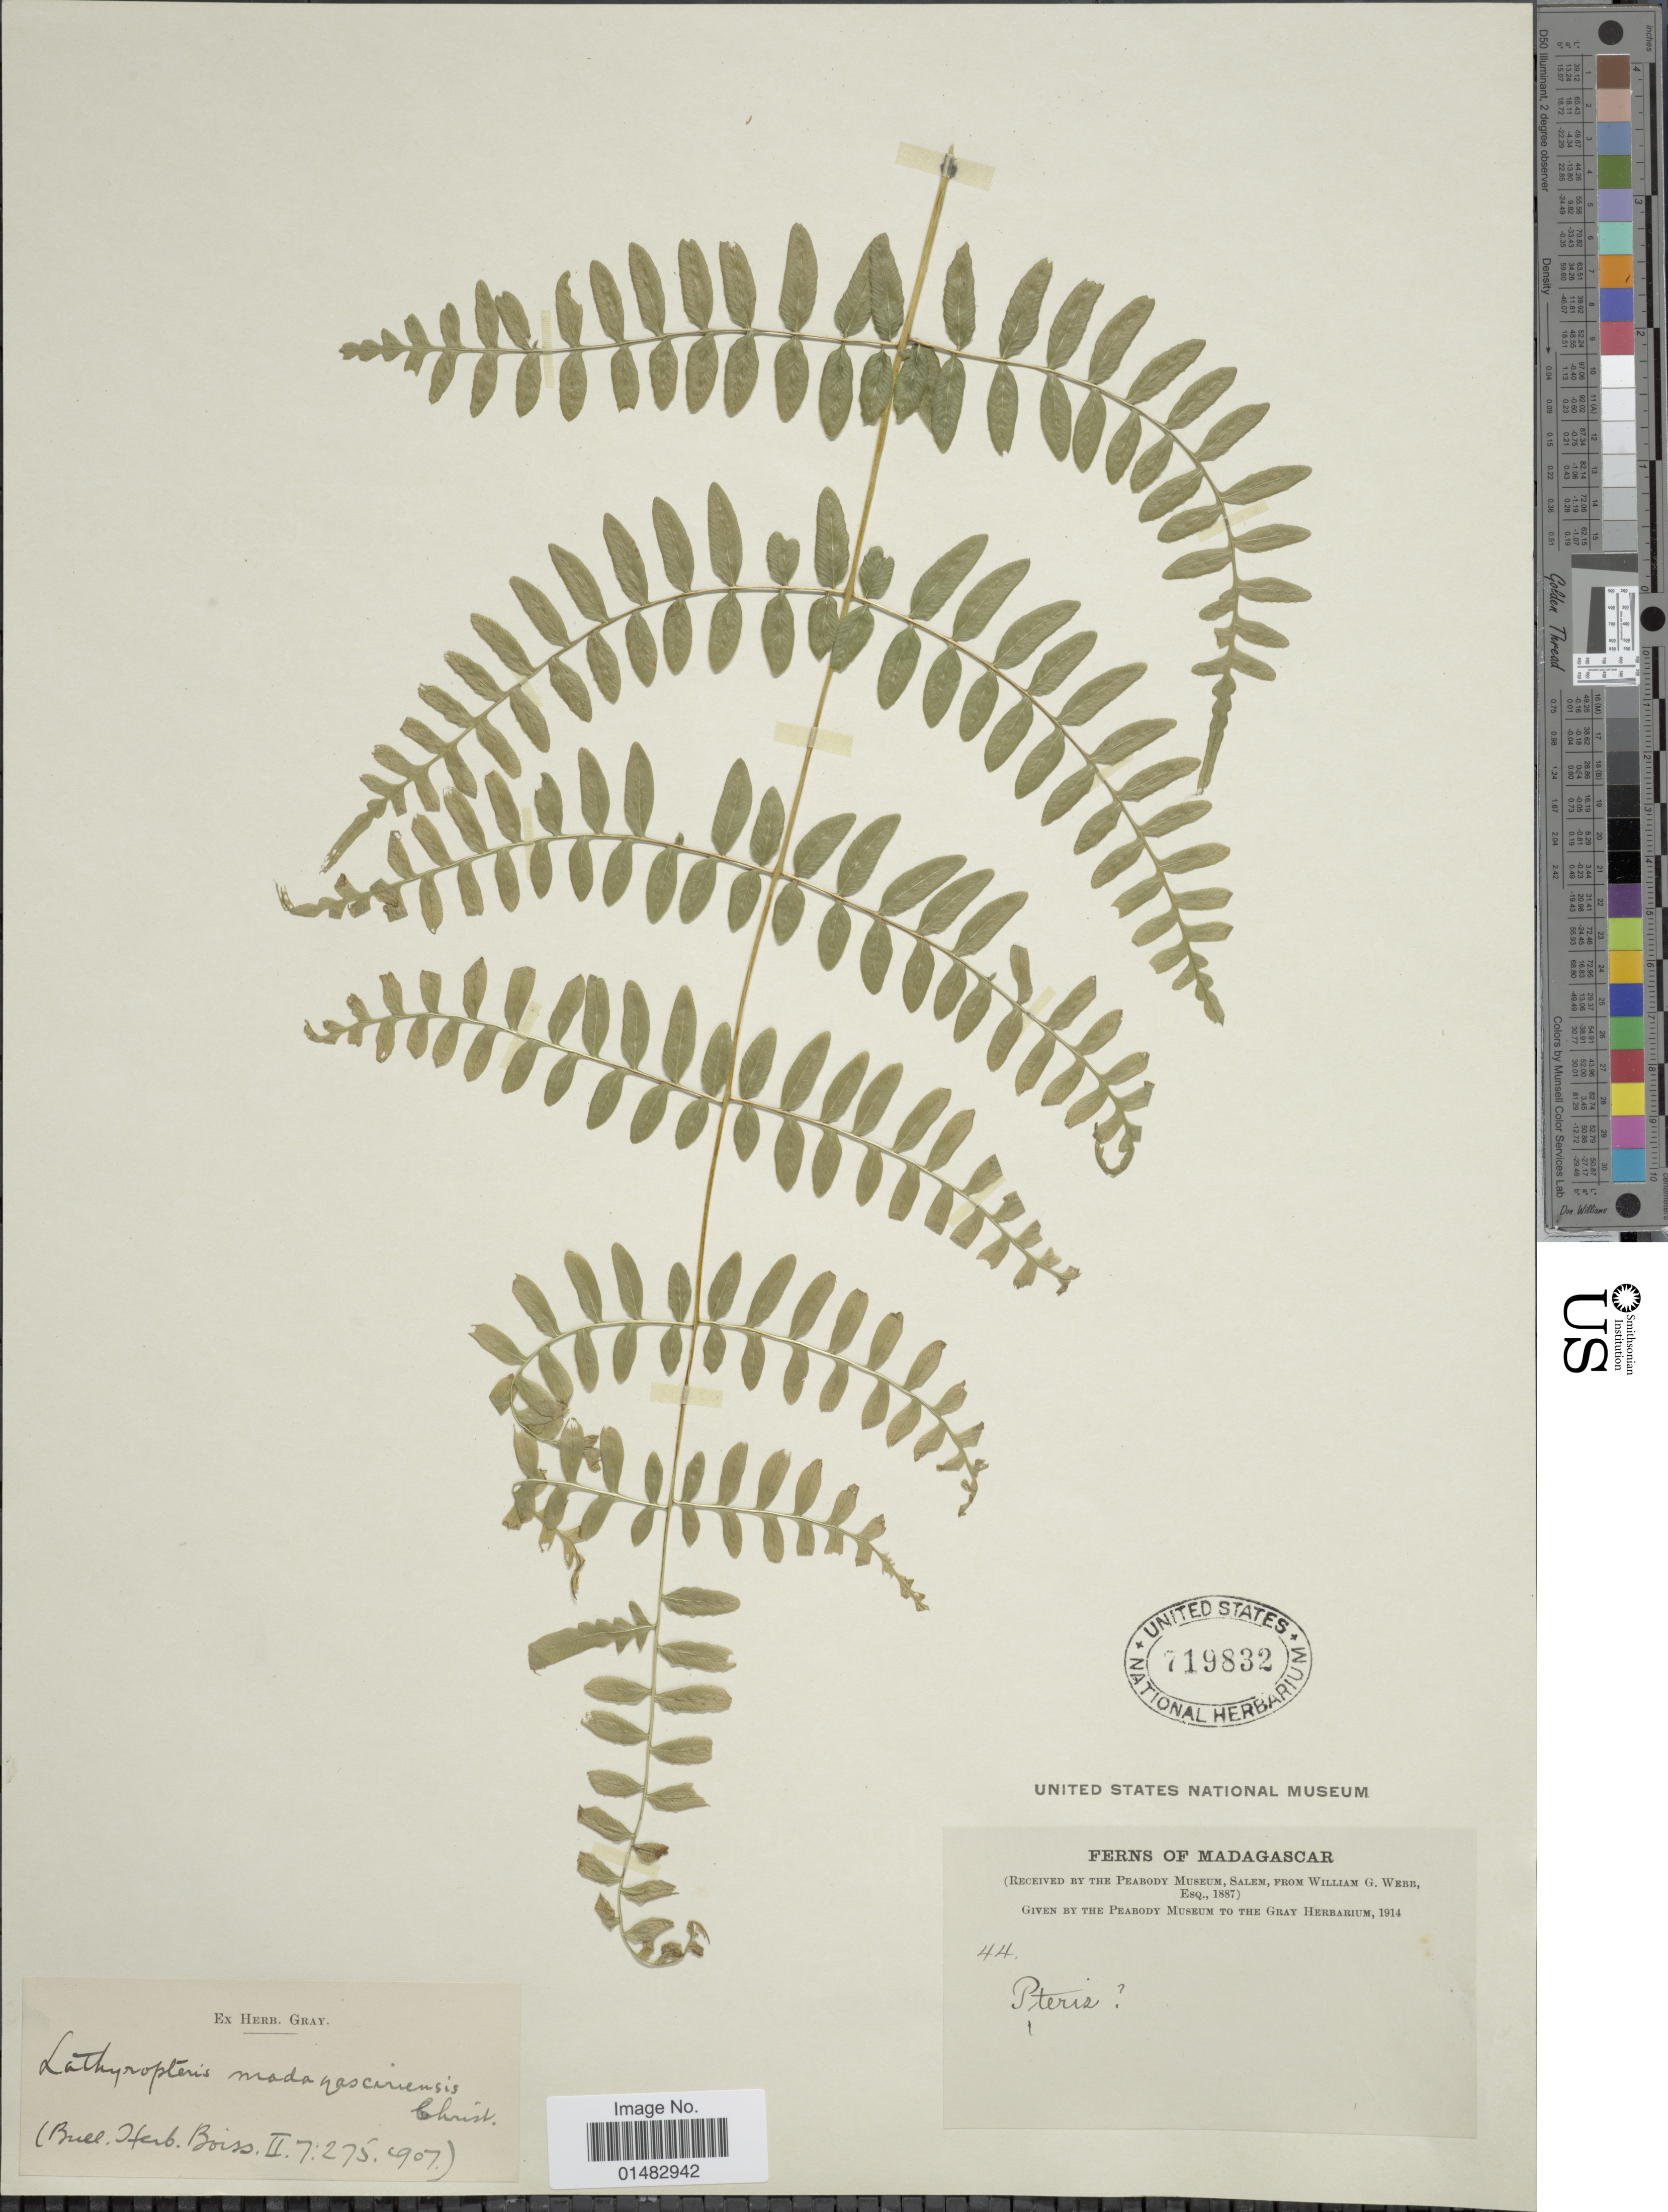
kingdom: Plantae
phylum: Tracheophyta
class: Polypodiopsida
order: Polypodiales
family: Pteridaceae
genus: Pteris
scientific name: Pteris sp.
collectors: ex herb. Gray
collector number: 44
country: Madagascar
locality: Madagascar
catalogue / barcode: US 719832